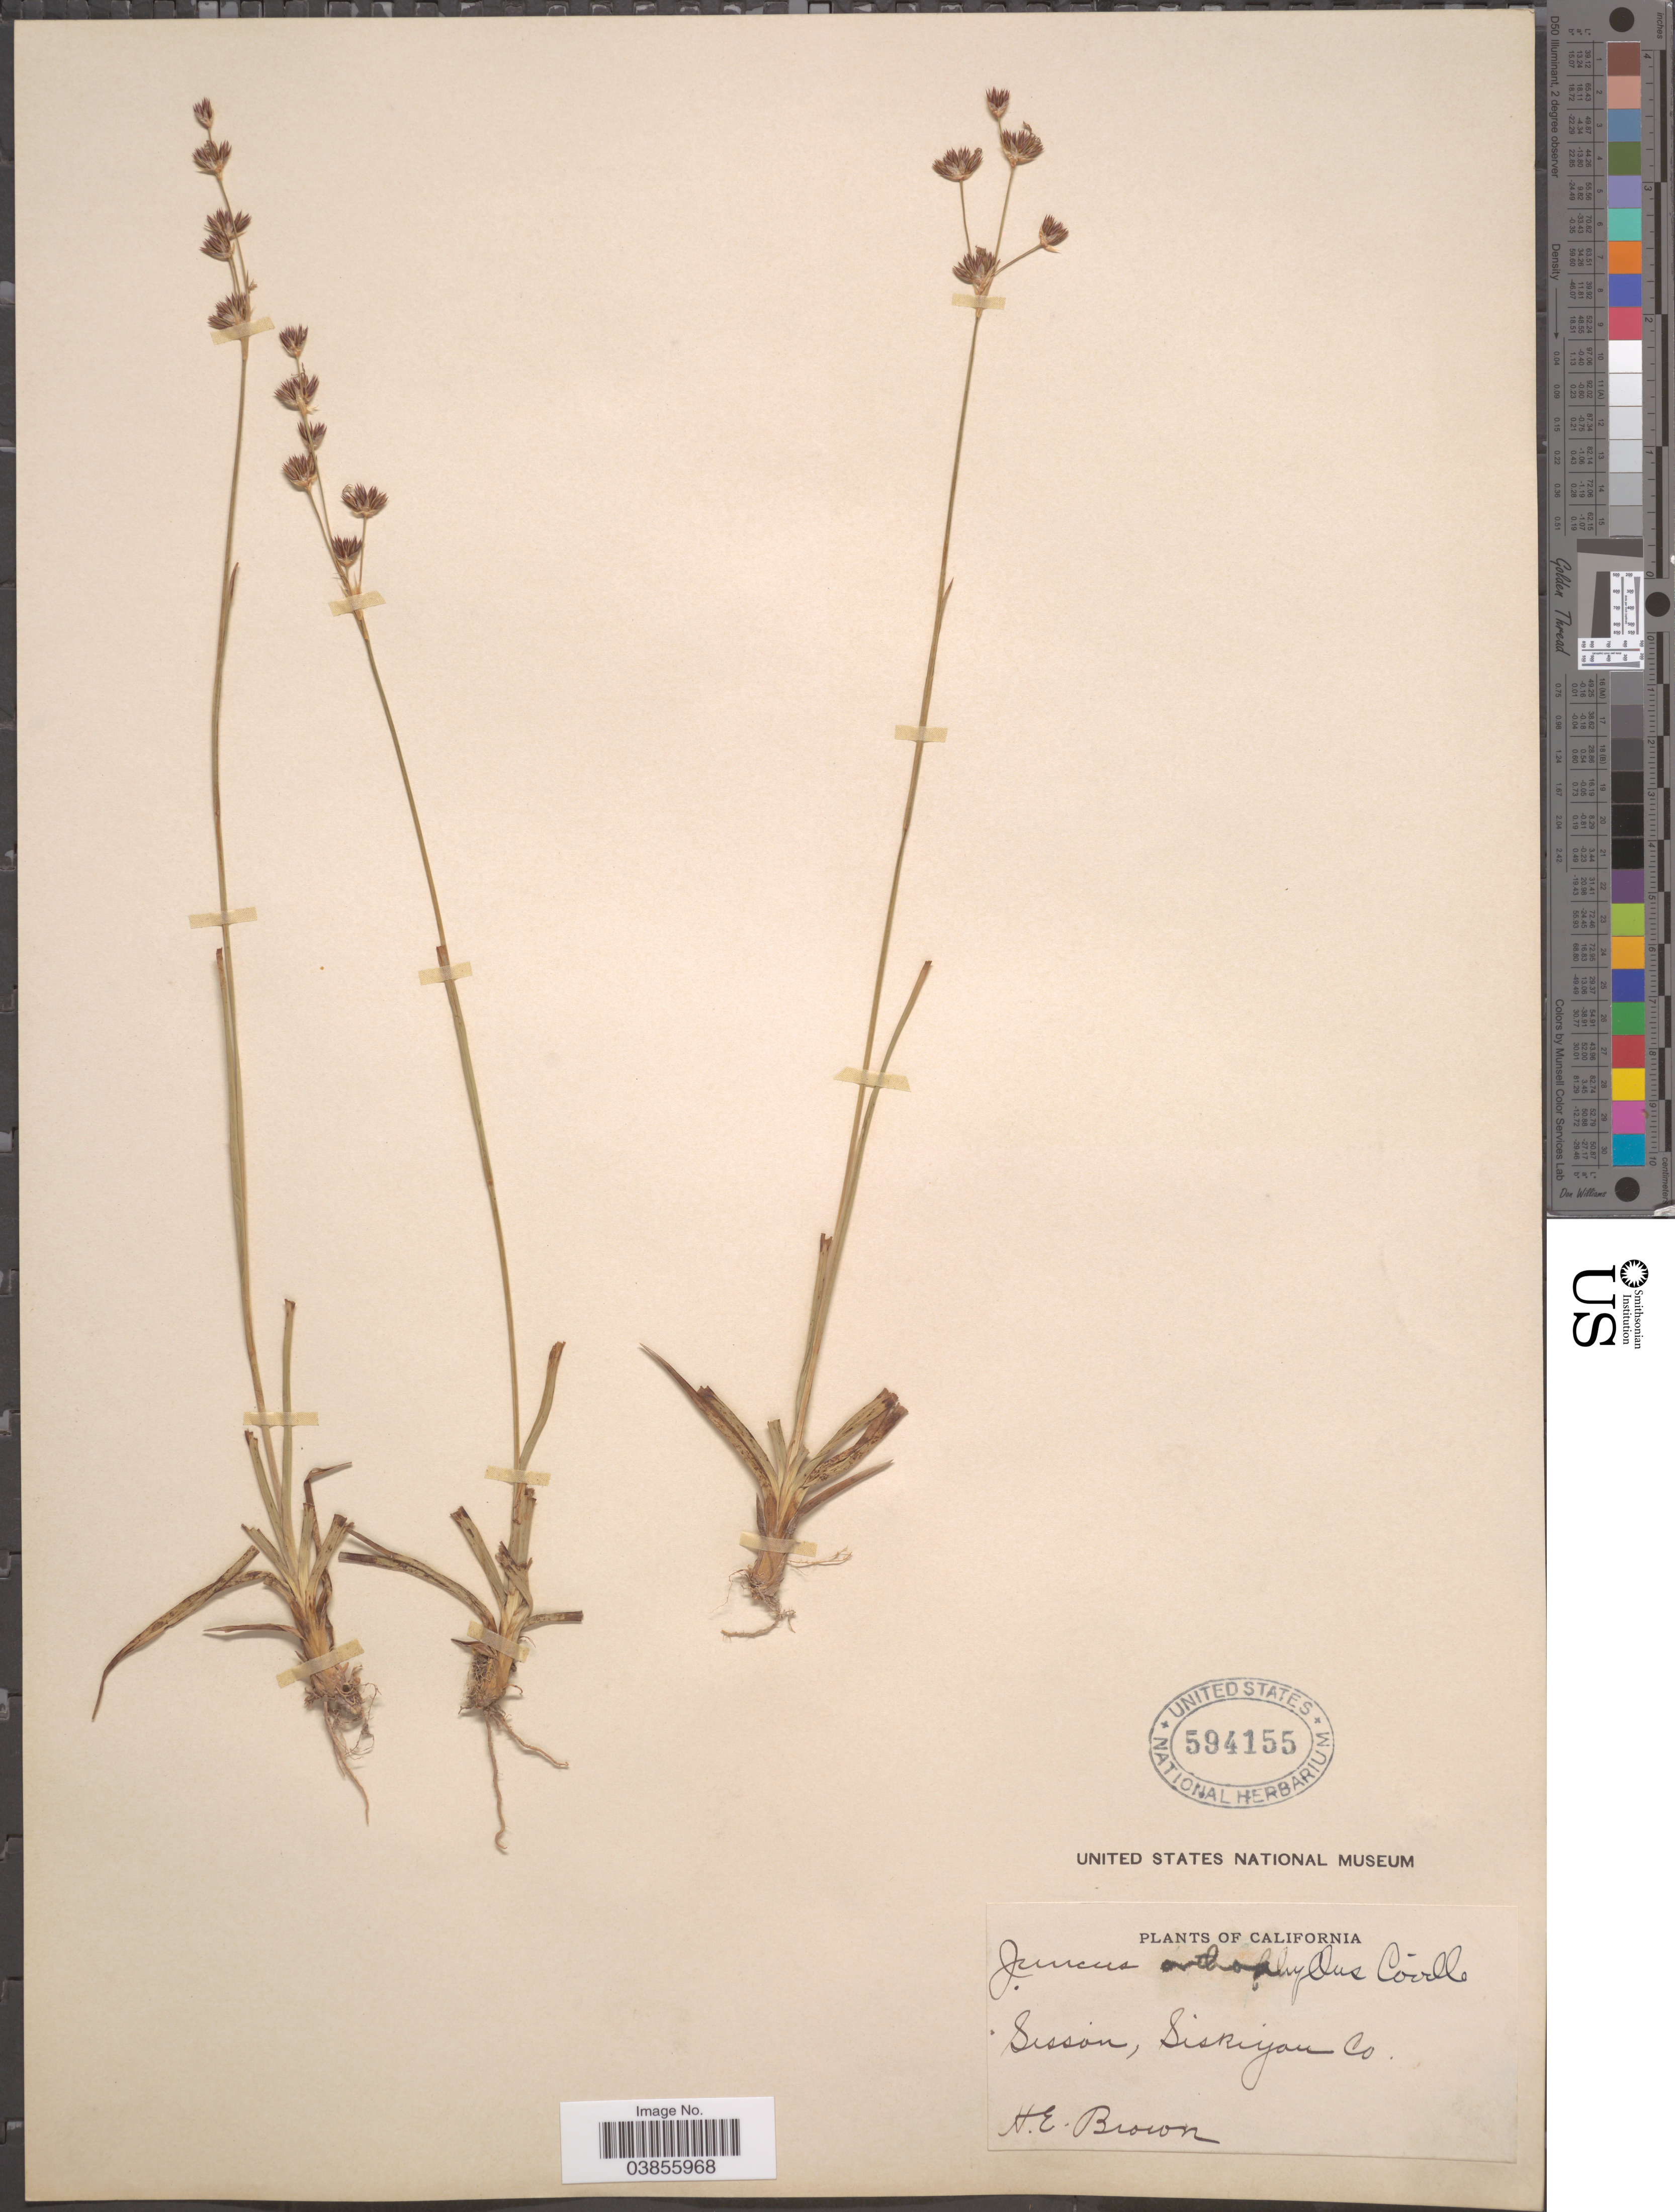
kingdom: Plantae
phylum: Tracheophyta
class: Liliopsida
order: Poales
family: Juncaceae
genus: Juncus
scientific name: Juncus orthophyllus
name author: Coville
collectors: H. E. Brown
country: United States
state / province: California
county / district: Siskiyou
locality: Sisson, Siskiyou Co.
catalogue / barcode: US 594155